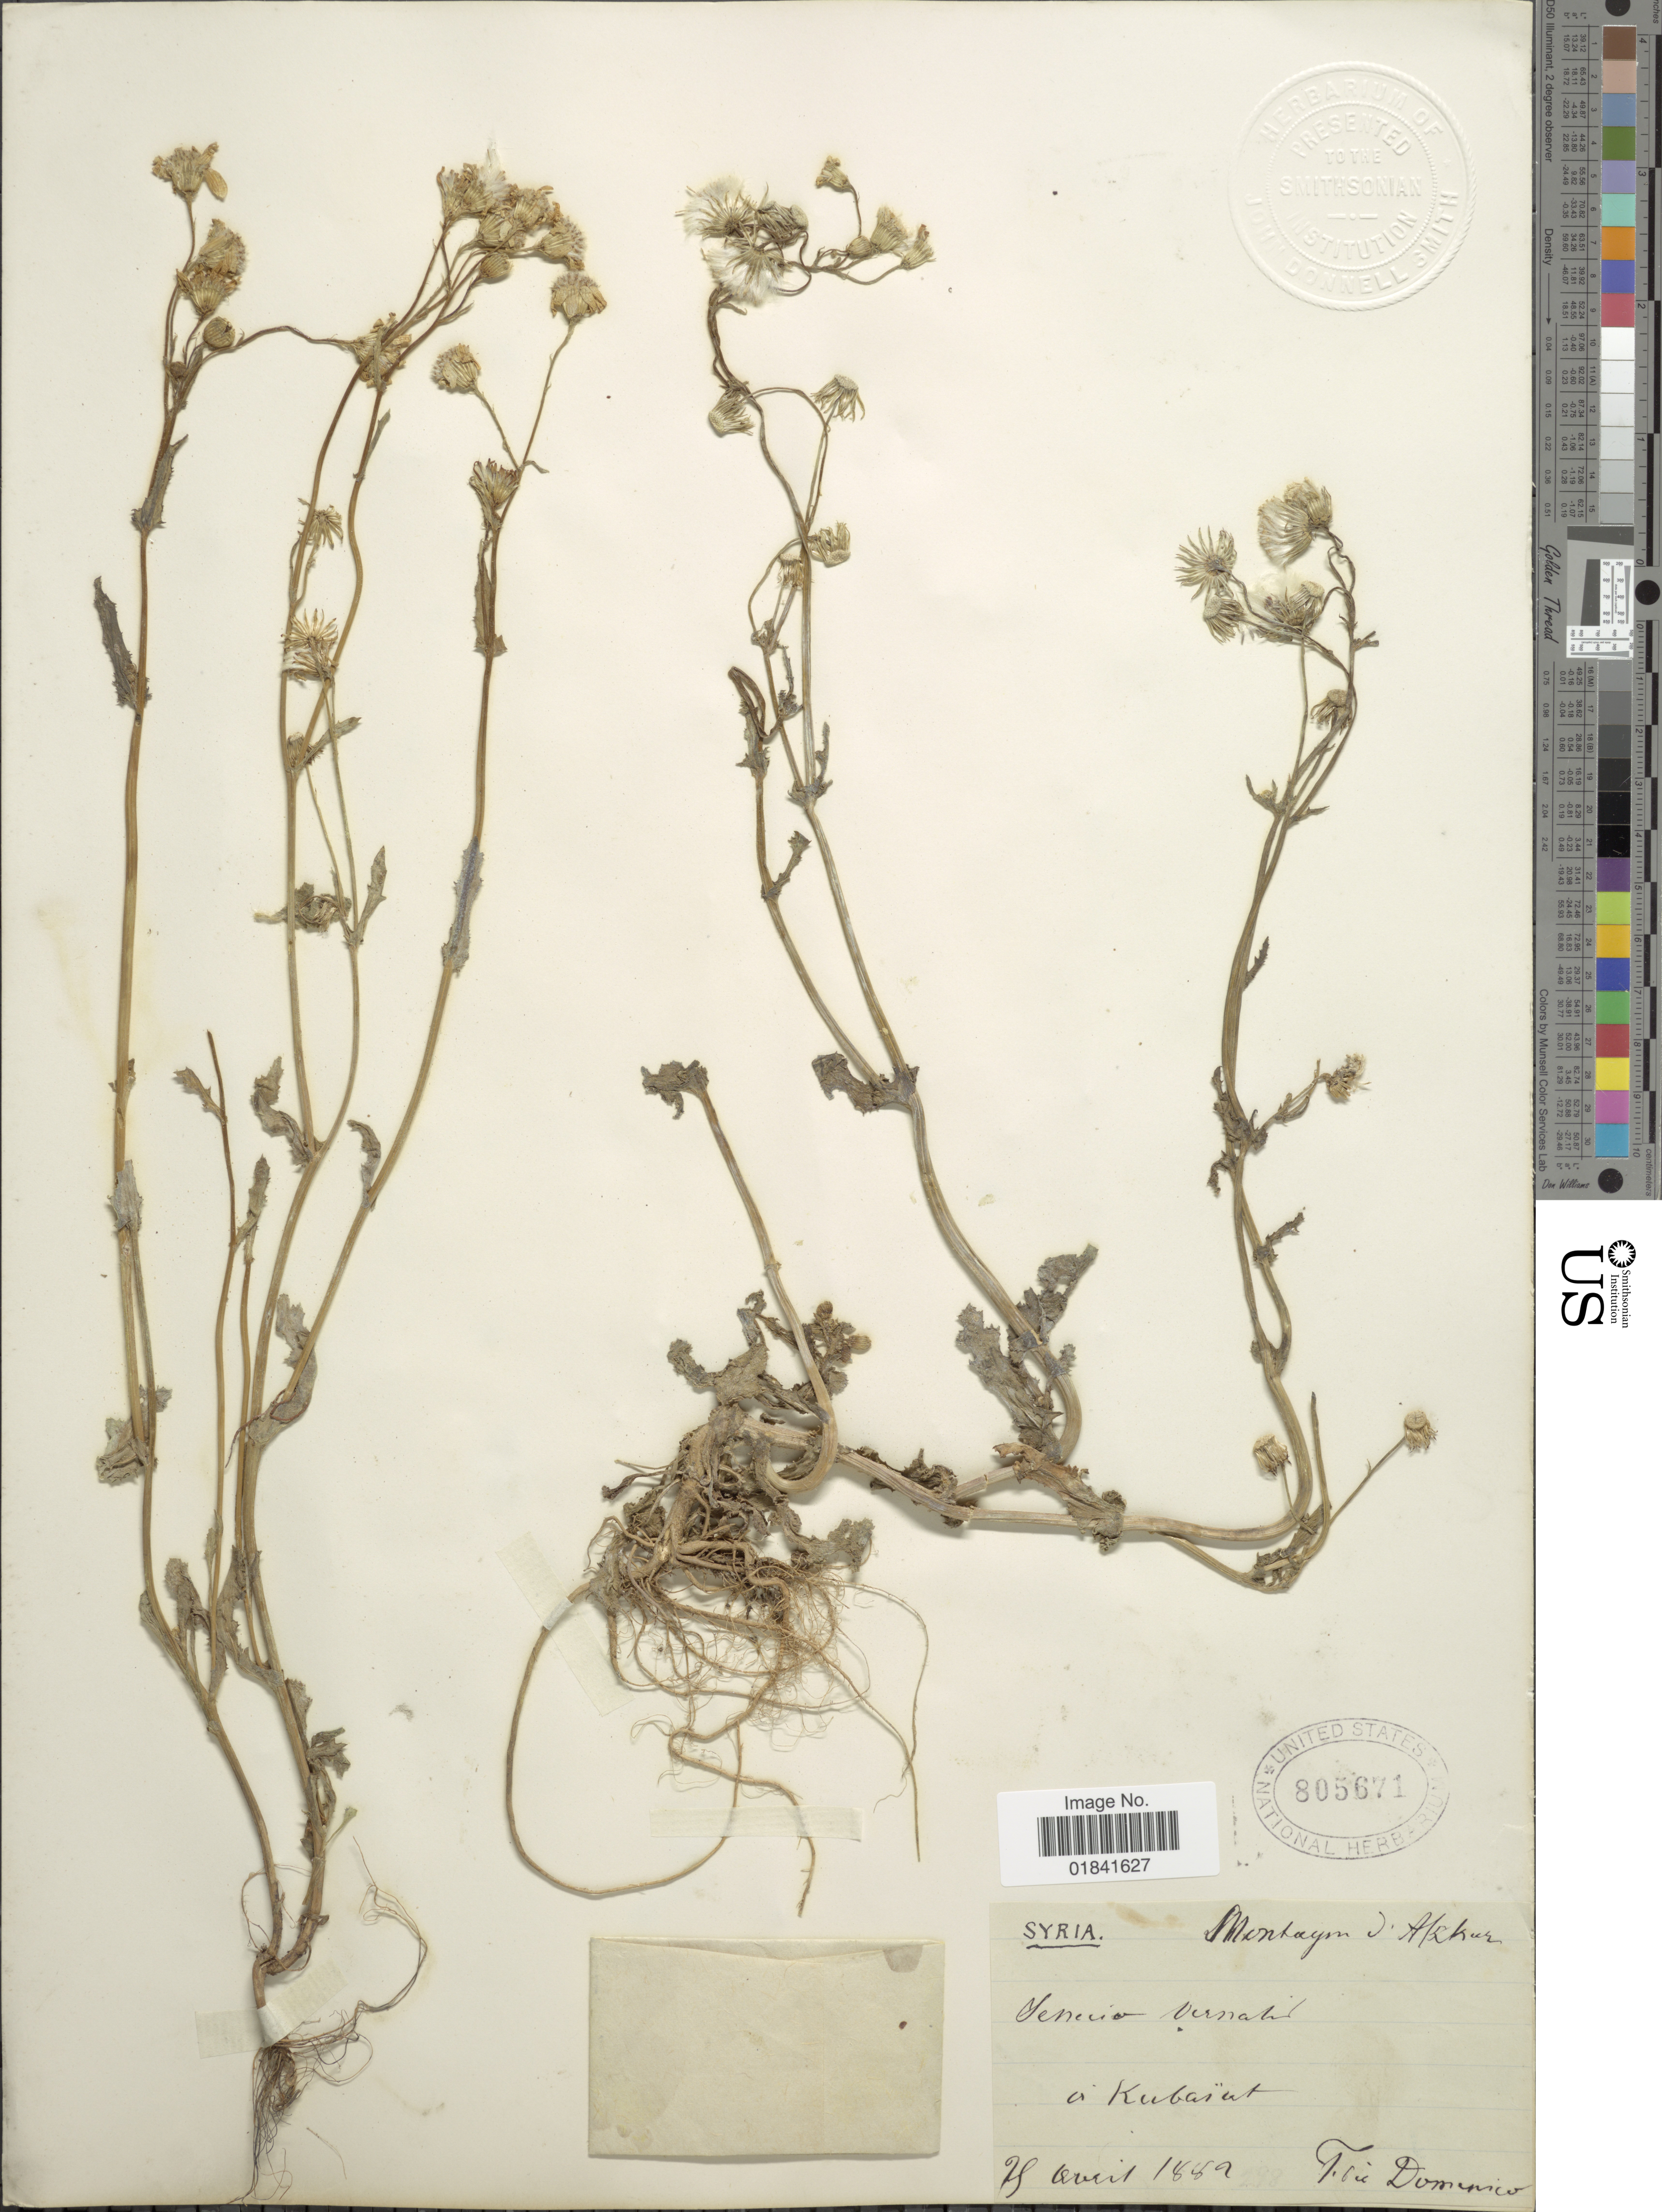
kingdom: Plantae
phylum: Tracheophyta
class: Magnoliopsida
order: Asterales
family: Asteraceae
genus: Senecio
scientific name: Senecio vernalis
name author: Franch.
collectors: F. Domenico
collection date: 1882-04-29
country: Syria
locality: A Kubaiat [interpreted]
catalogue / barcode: US 805671